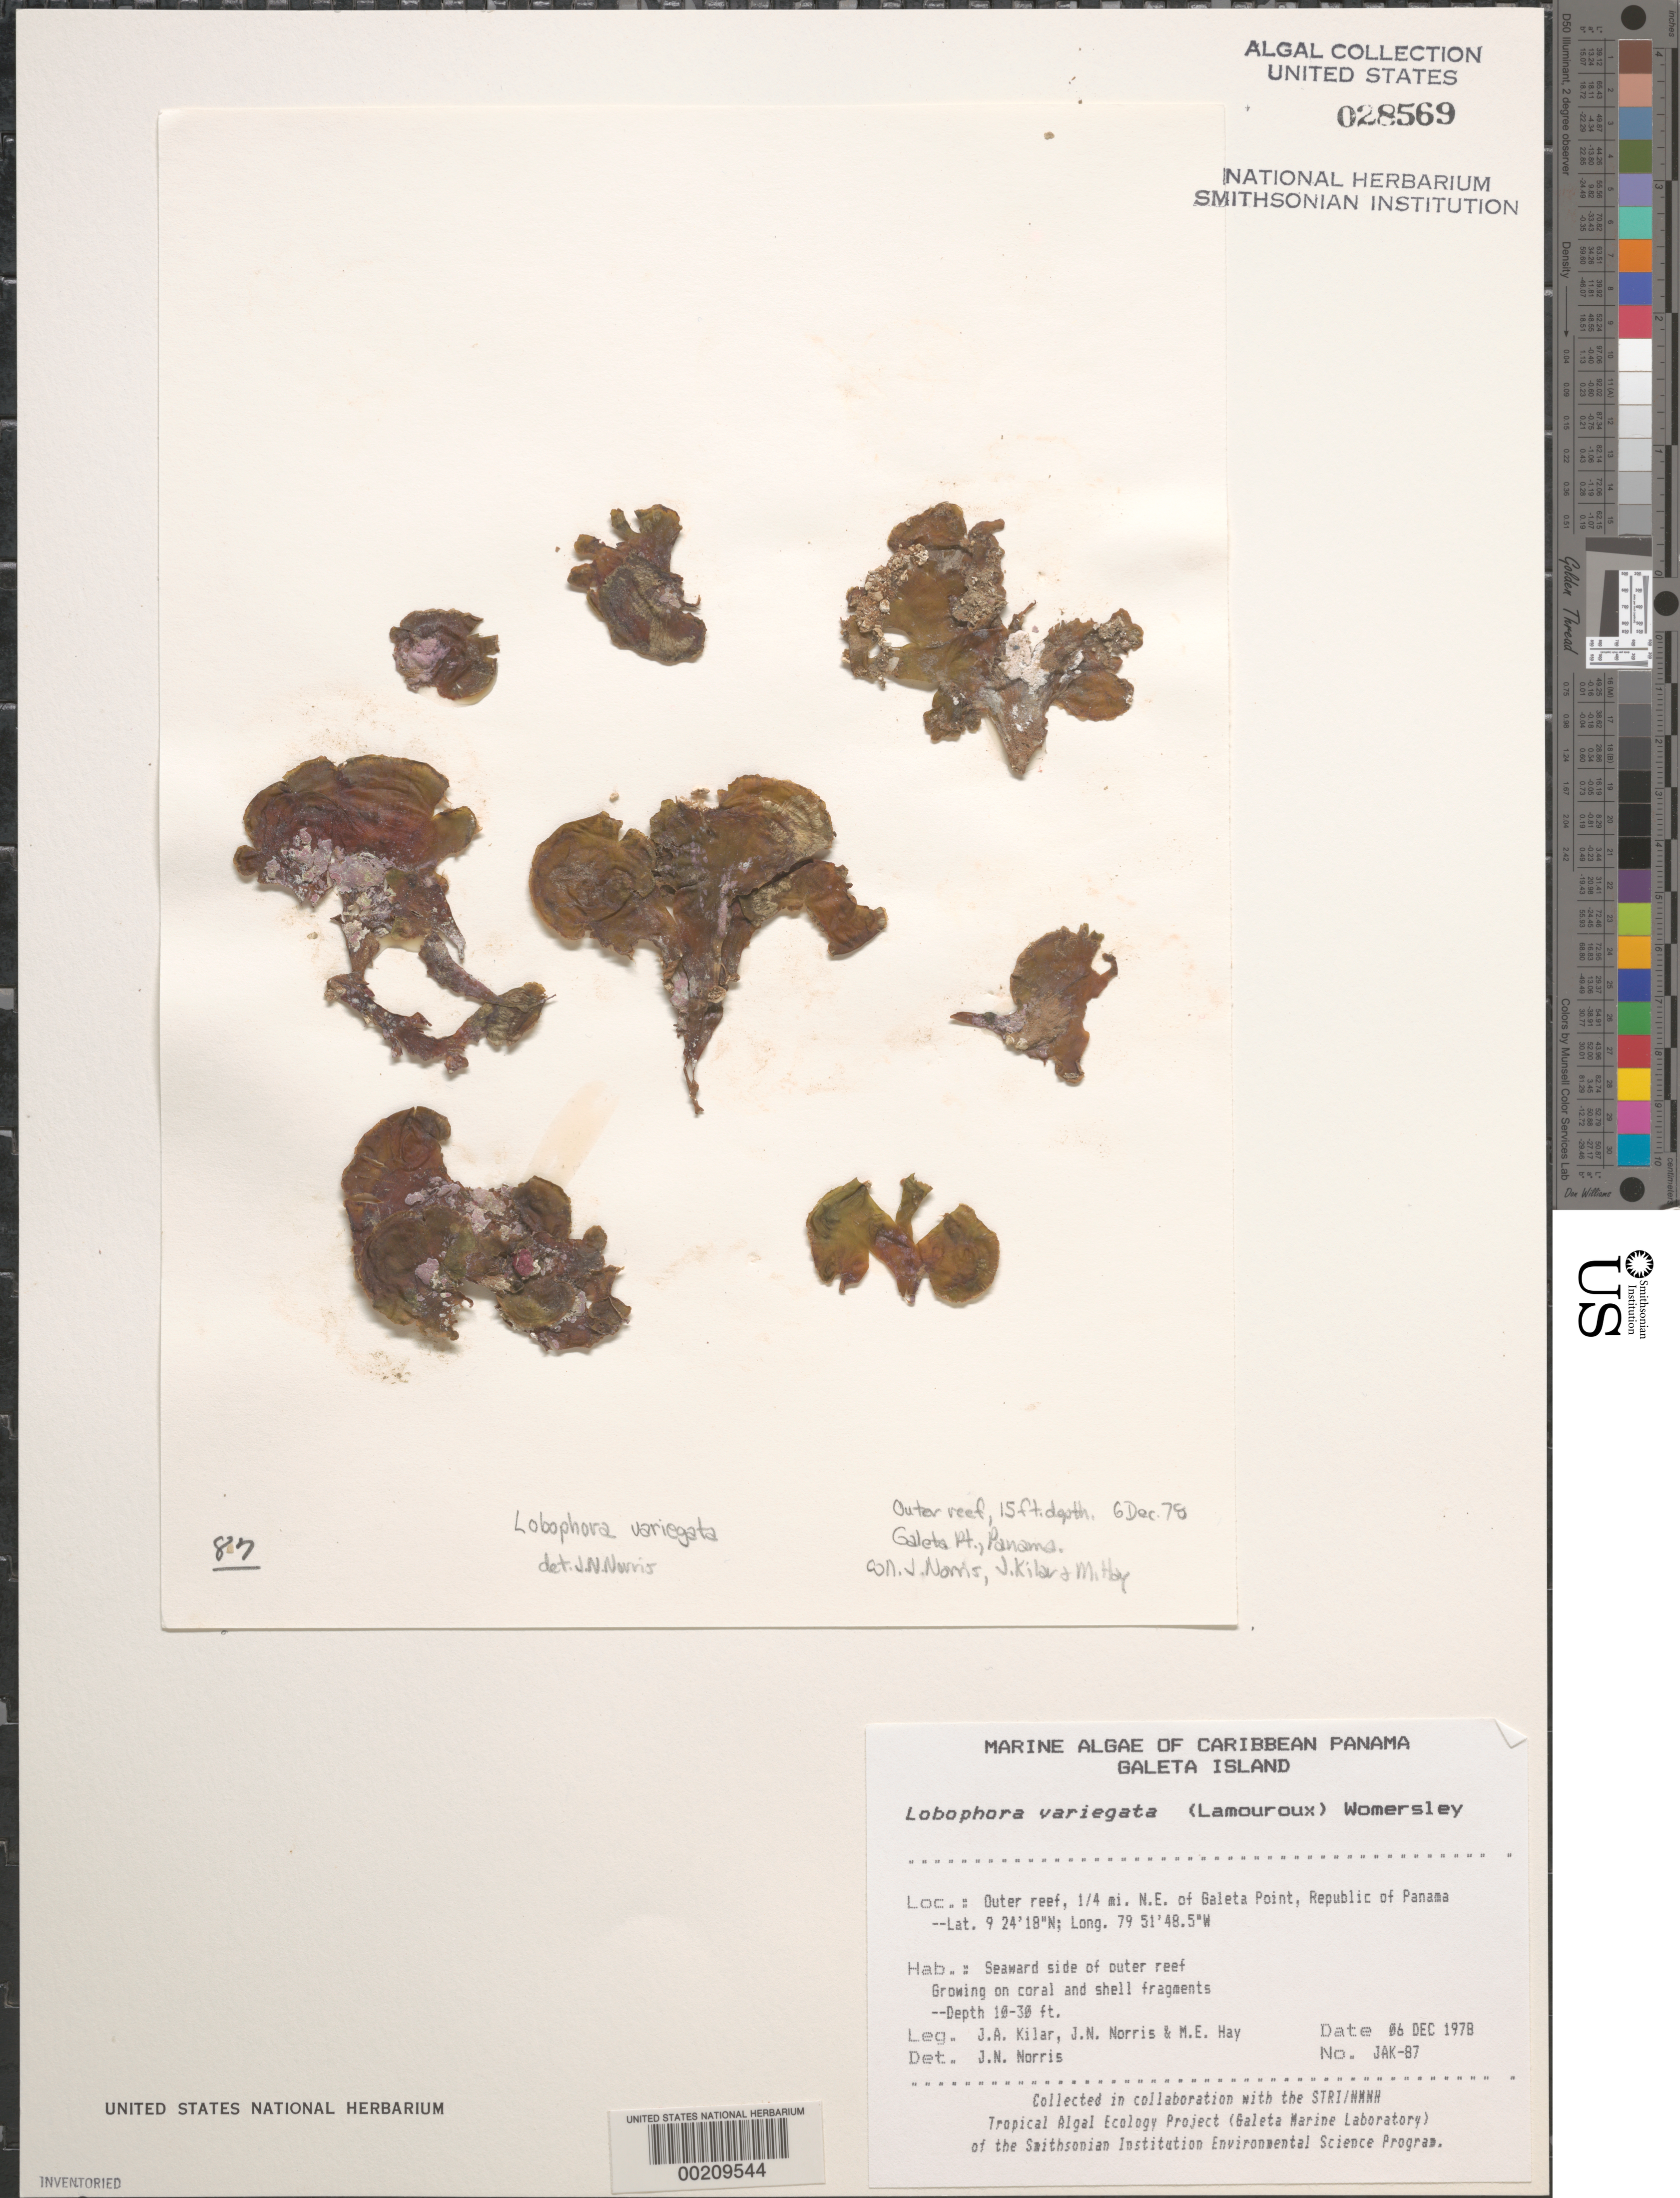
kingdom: Chromista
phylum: Ochrophyta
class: Phaeophyceae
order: Dictyotales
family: Dictyotaceae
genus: Lobophora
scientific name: Lobophora variegata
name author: (J.V.Lamouroux) Womersley & E.C. Oliveira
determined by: Norris, James N.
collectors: J. A. Kilar, J. N. Norris & M. E. Hay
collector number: JAK-87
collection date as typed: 06 Dec 1978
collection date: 1978-12-06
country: Panama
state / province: Colón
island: Galeta Island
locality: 1/4th mile northeast of Galeta Point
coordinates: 9 24' 18" N, 79 51' 48.5" W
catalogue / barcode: US 28569